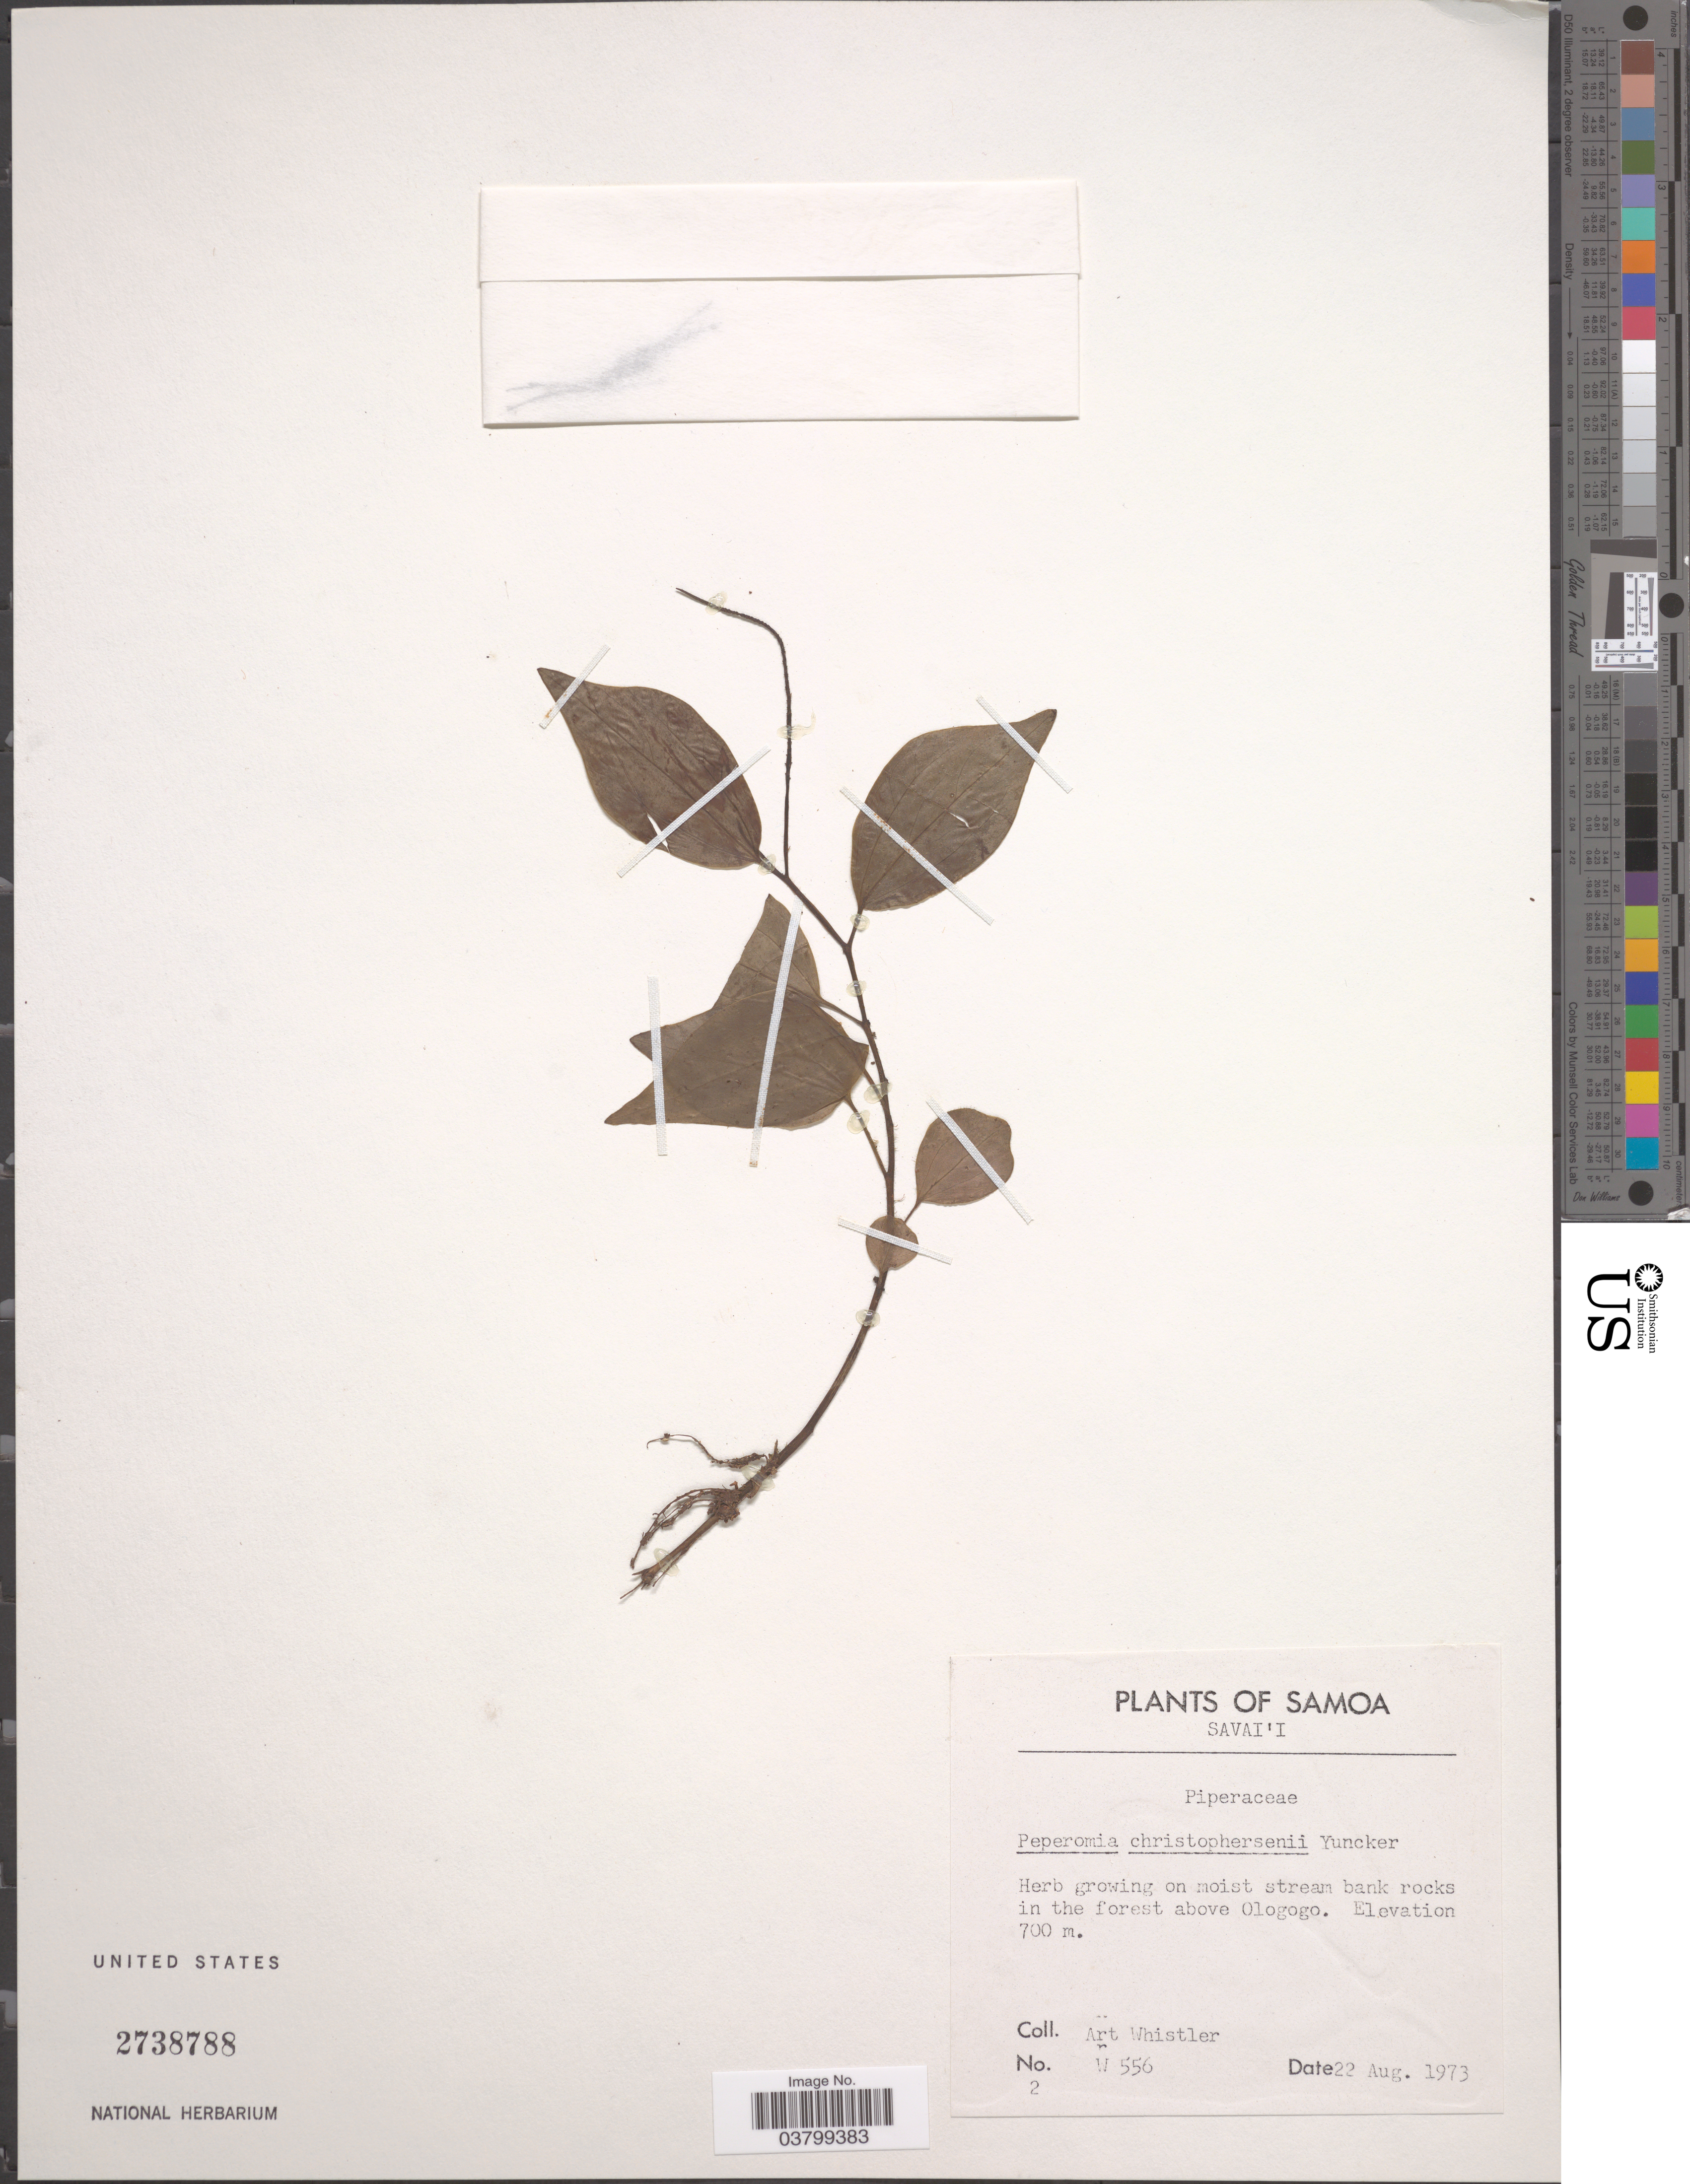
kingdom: Plantae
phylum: Tracheophyta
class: Magnoliopsida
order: Piperales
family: Piperaceae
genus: Peperomia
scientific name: Peperomia christophersenii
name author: Yunck.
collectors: A. Whistler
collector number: W556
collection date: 1973-08-22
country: Samoa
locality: Samoa. Savai'i. On moist bank rocks in the forest above Ologogo.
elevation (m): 700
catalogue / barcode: US 2738788